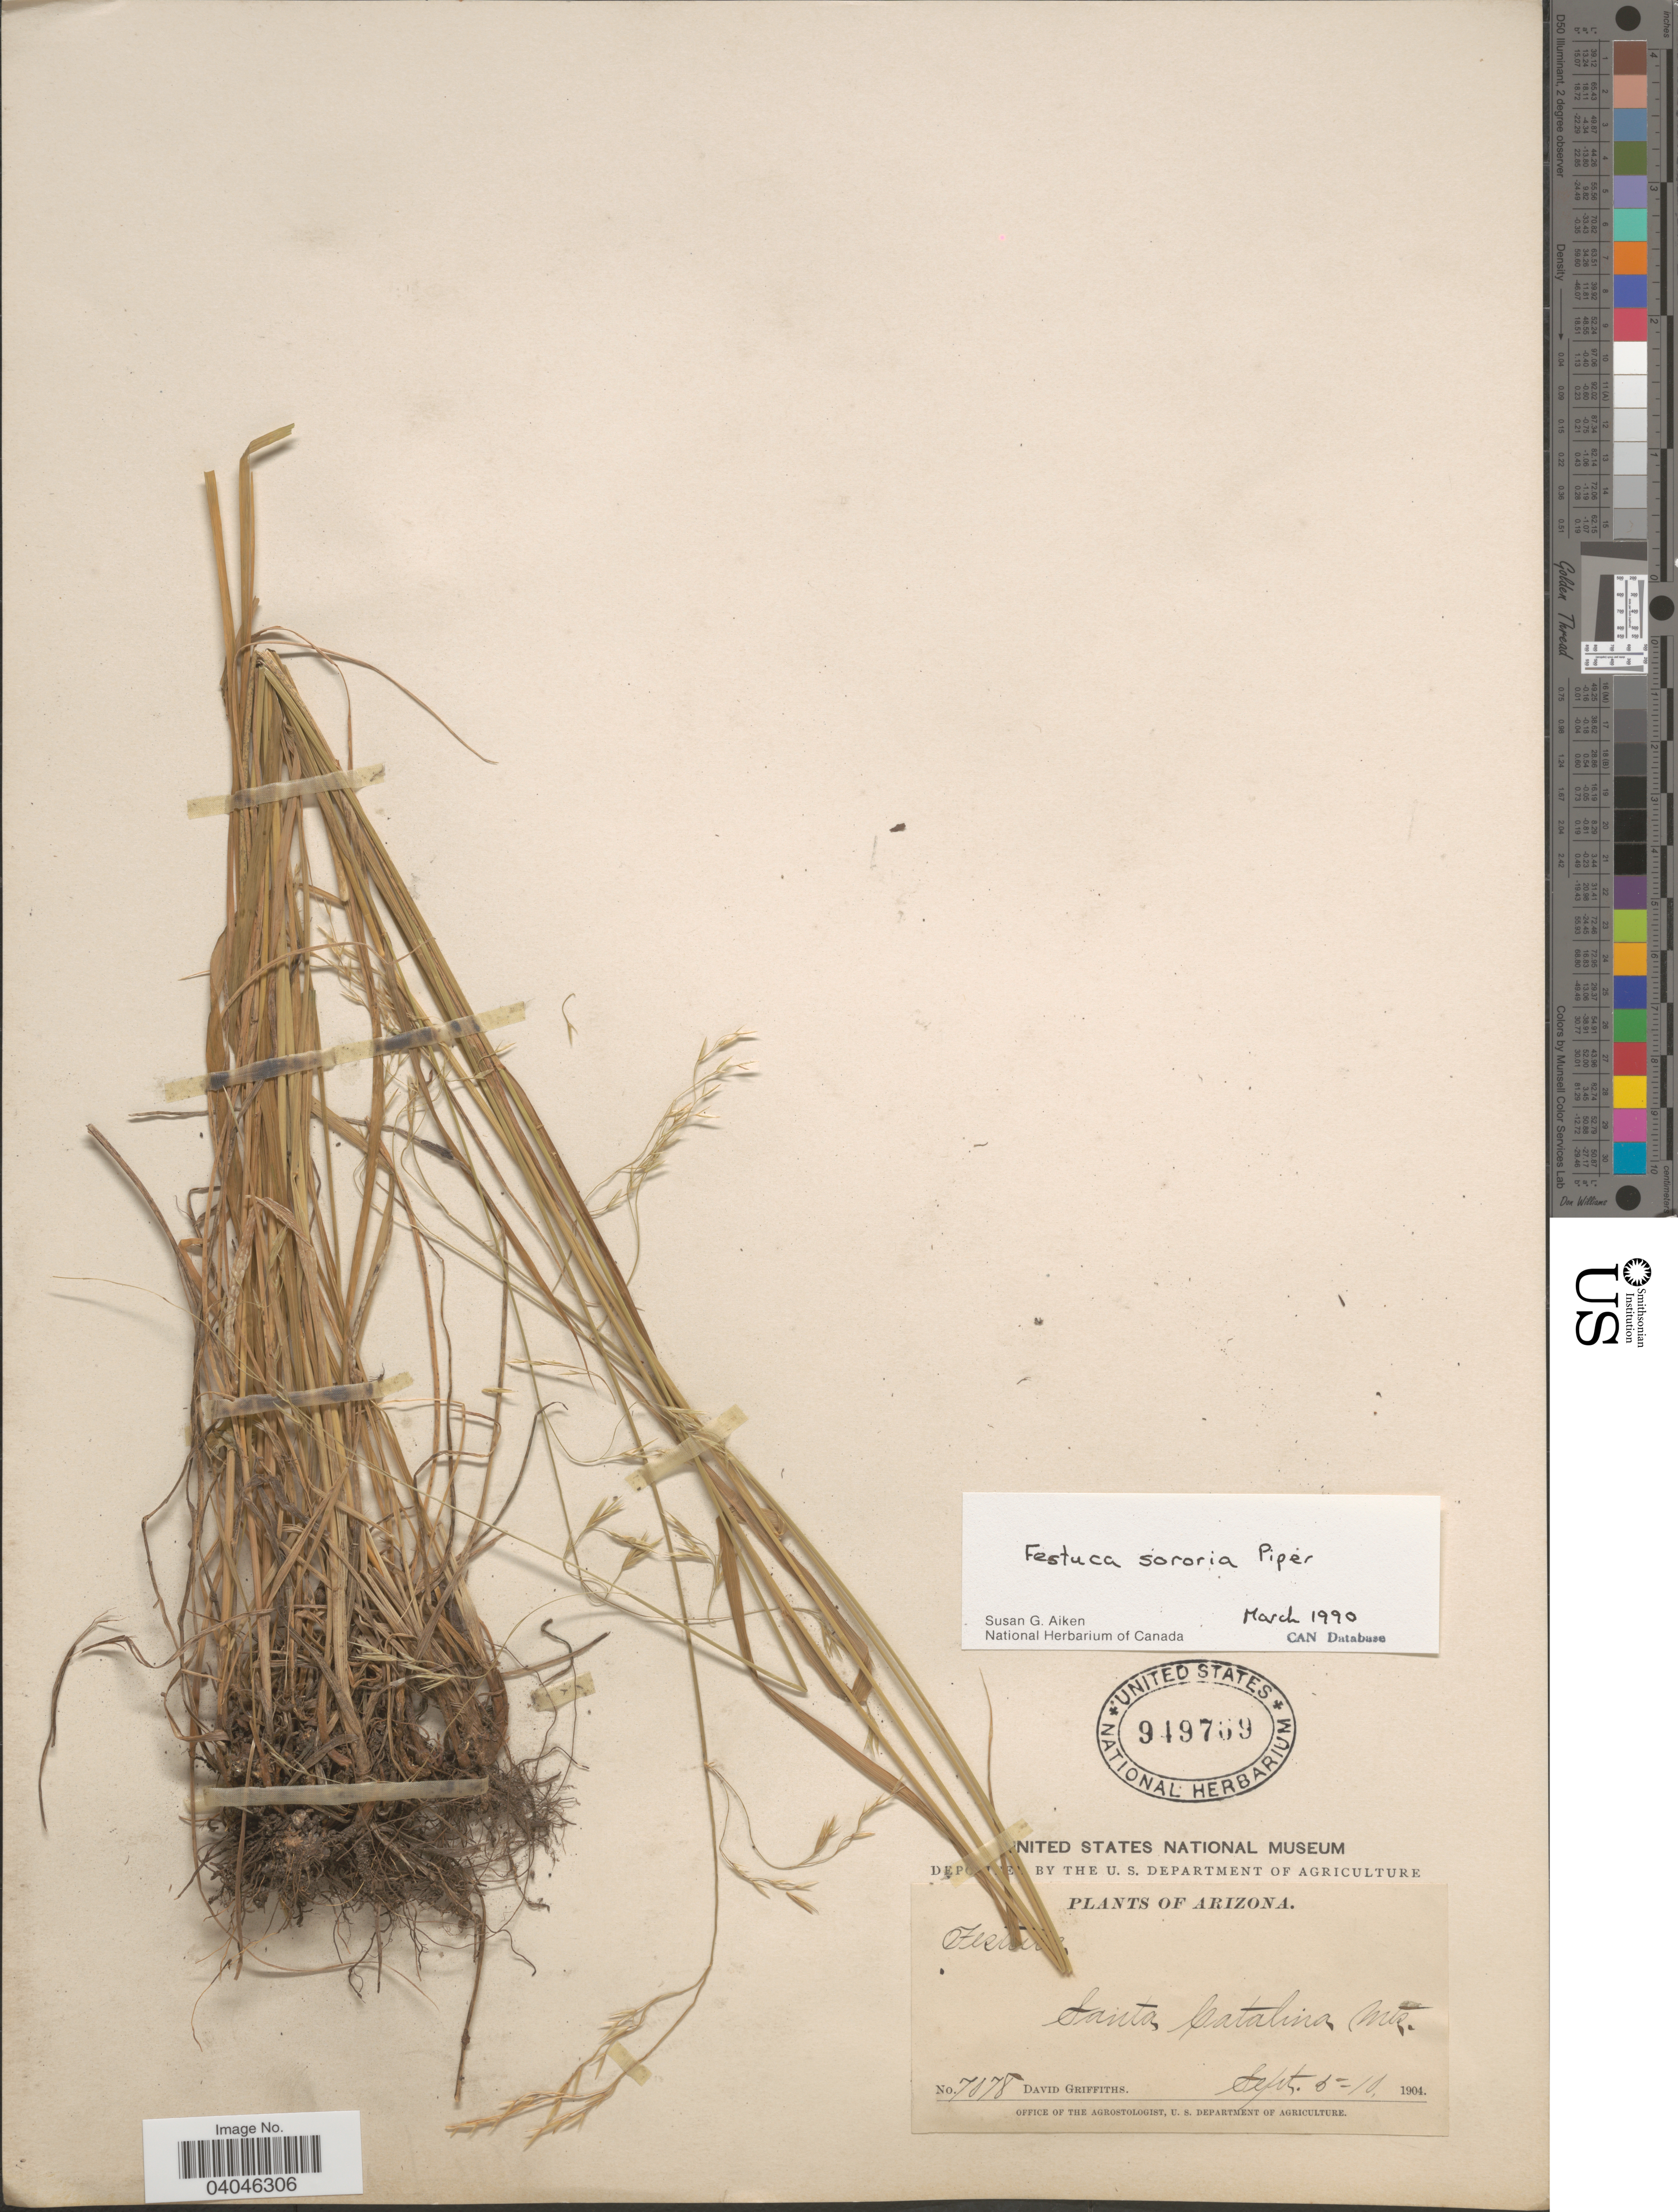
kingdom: Plantae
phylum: Tracheophyta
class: Liliopsida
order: Poales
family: Poaceae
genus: Festuca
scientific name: Festuca sororia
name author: Piper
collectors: D. Griffiths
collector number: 7078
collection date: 1904-09-05/1904-09-10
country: United States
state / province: Arizona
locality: Santa Catalina Mts.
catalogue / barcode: US 949769